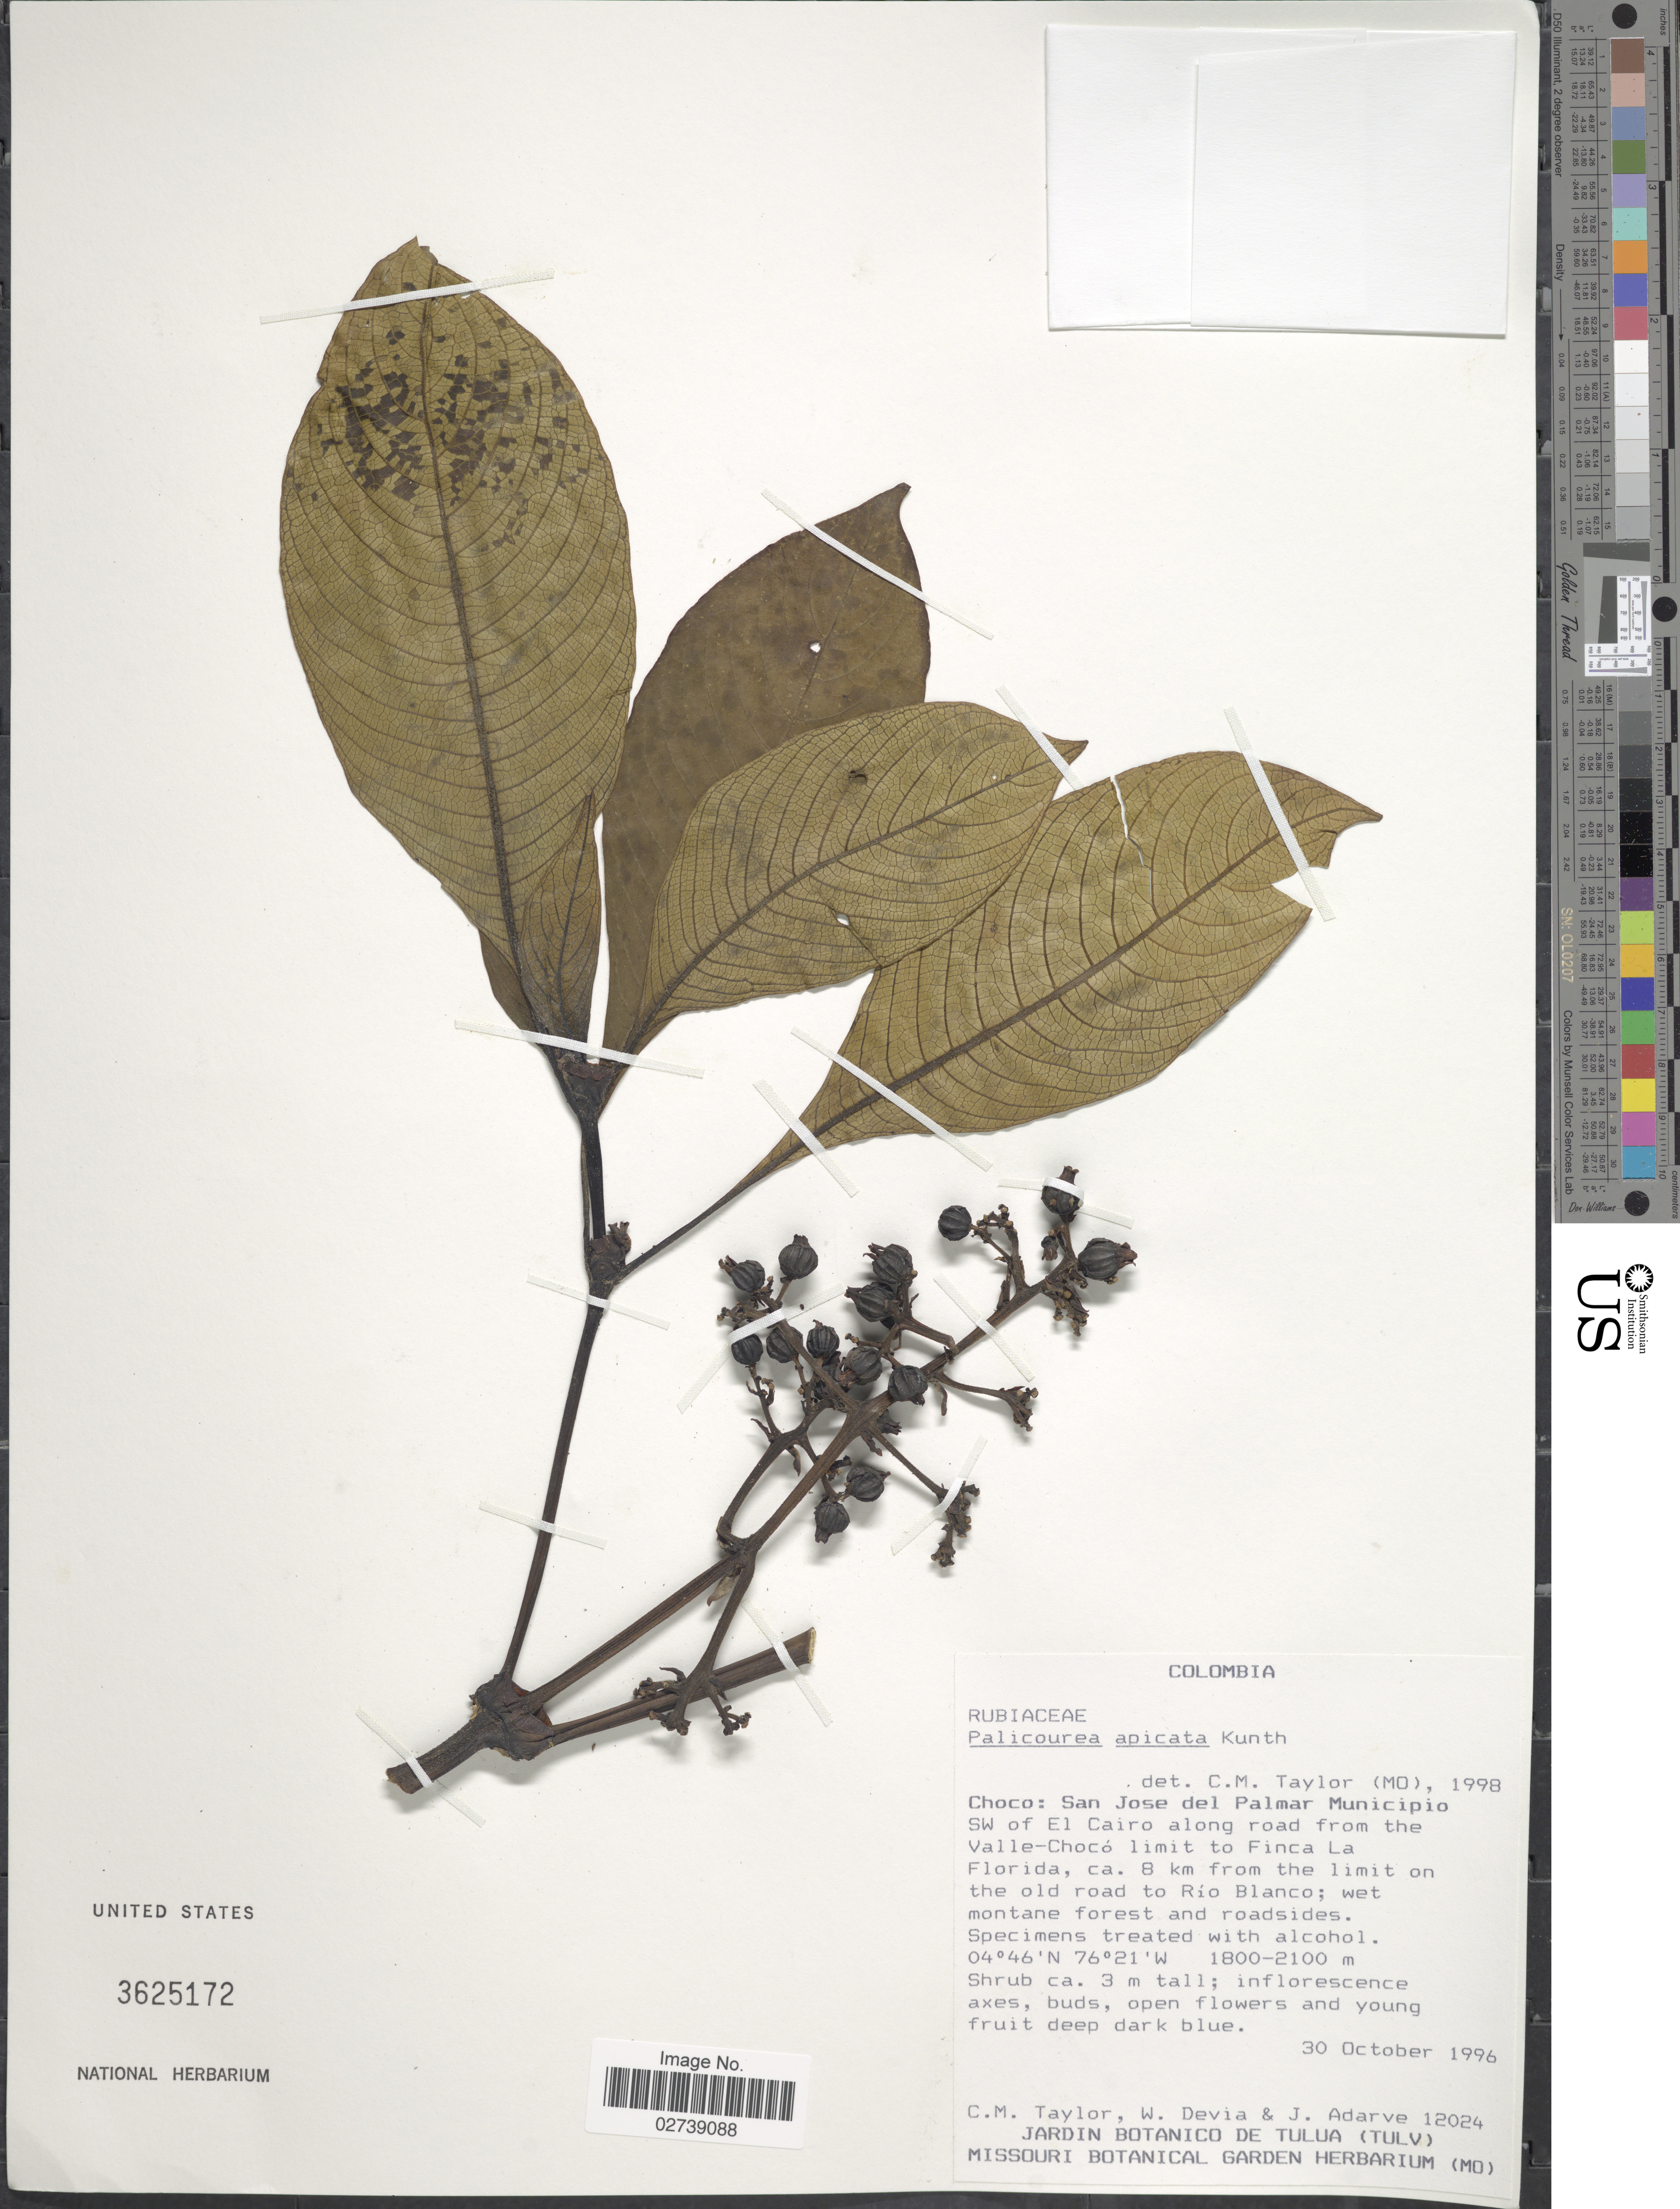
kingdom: Plantae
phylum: Tracheophyta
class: Magnoliopsida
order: Gentianales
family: Rubiaceae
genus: Palicourea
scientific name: Palicourea apicata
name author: Kunth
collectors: C. M. Taylor, W. Devia & J. B. Adarve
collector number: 12024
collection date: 1996-10-30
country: Colombia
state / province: Chocó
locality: San Jose del Palmar Municipio. SW of El Cairo along road from the Valle-Choco limit to Finca La Florida, ca. 8 km from the limit on the old road to Rio Blanco.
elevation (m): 1800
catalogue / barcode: US 3625172